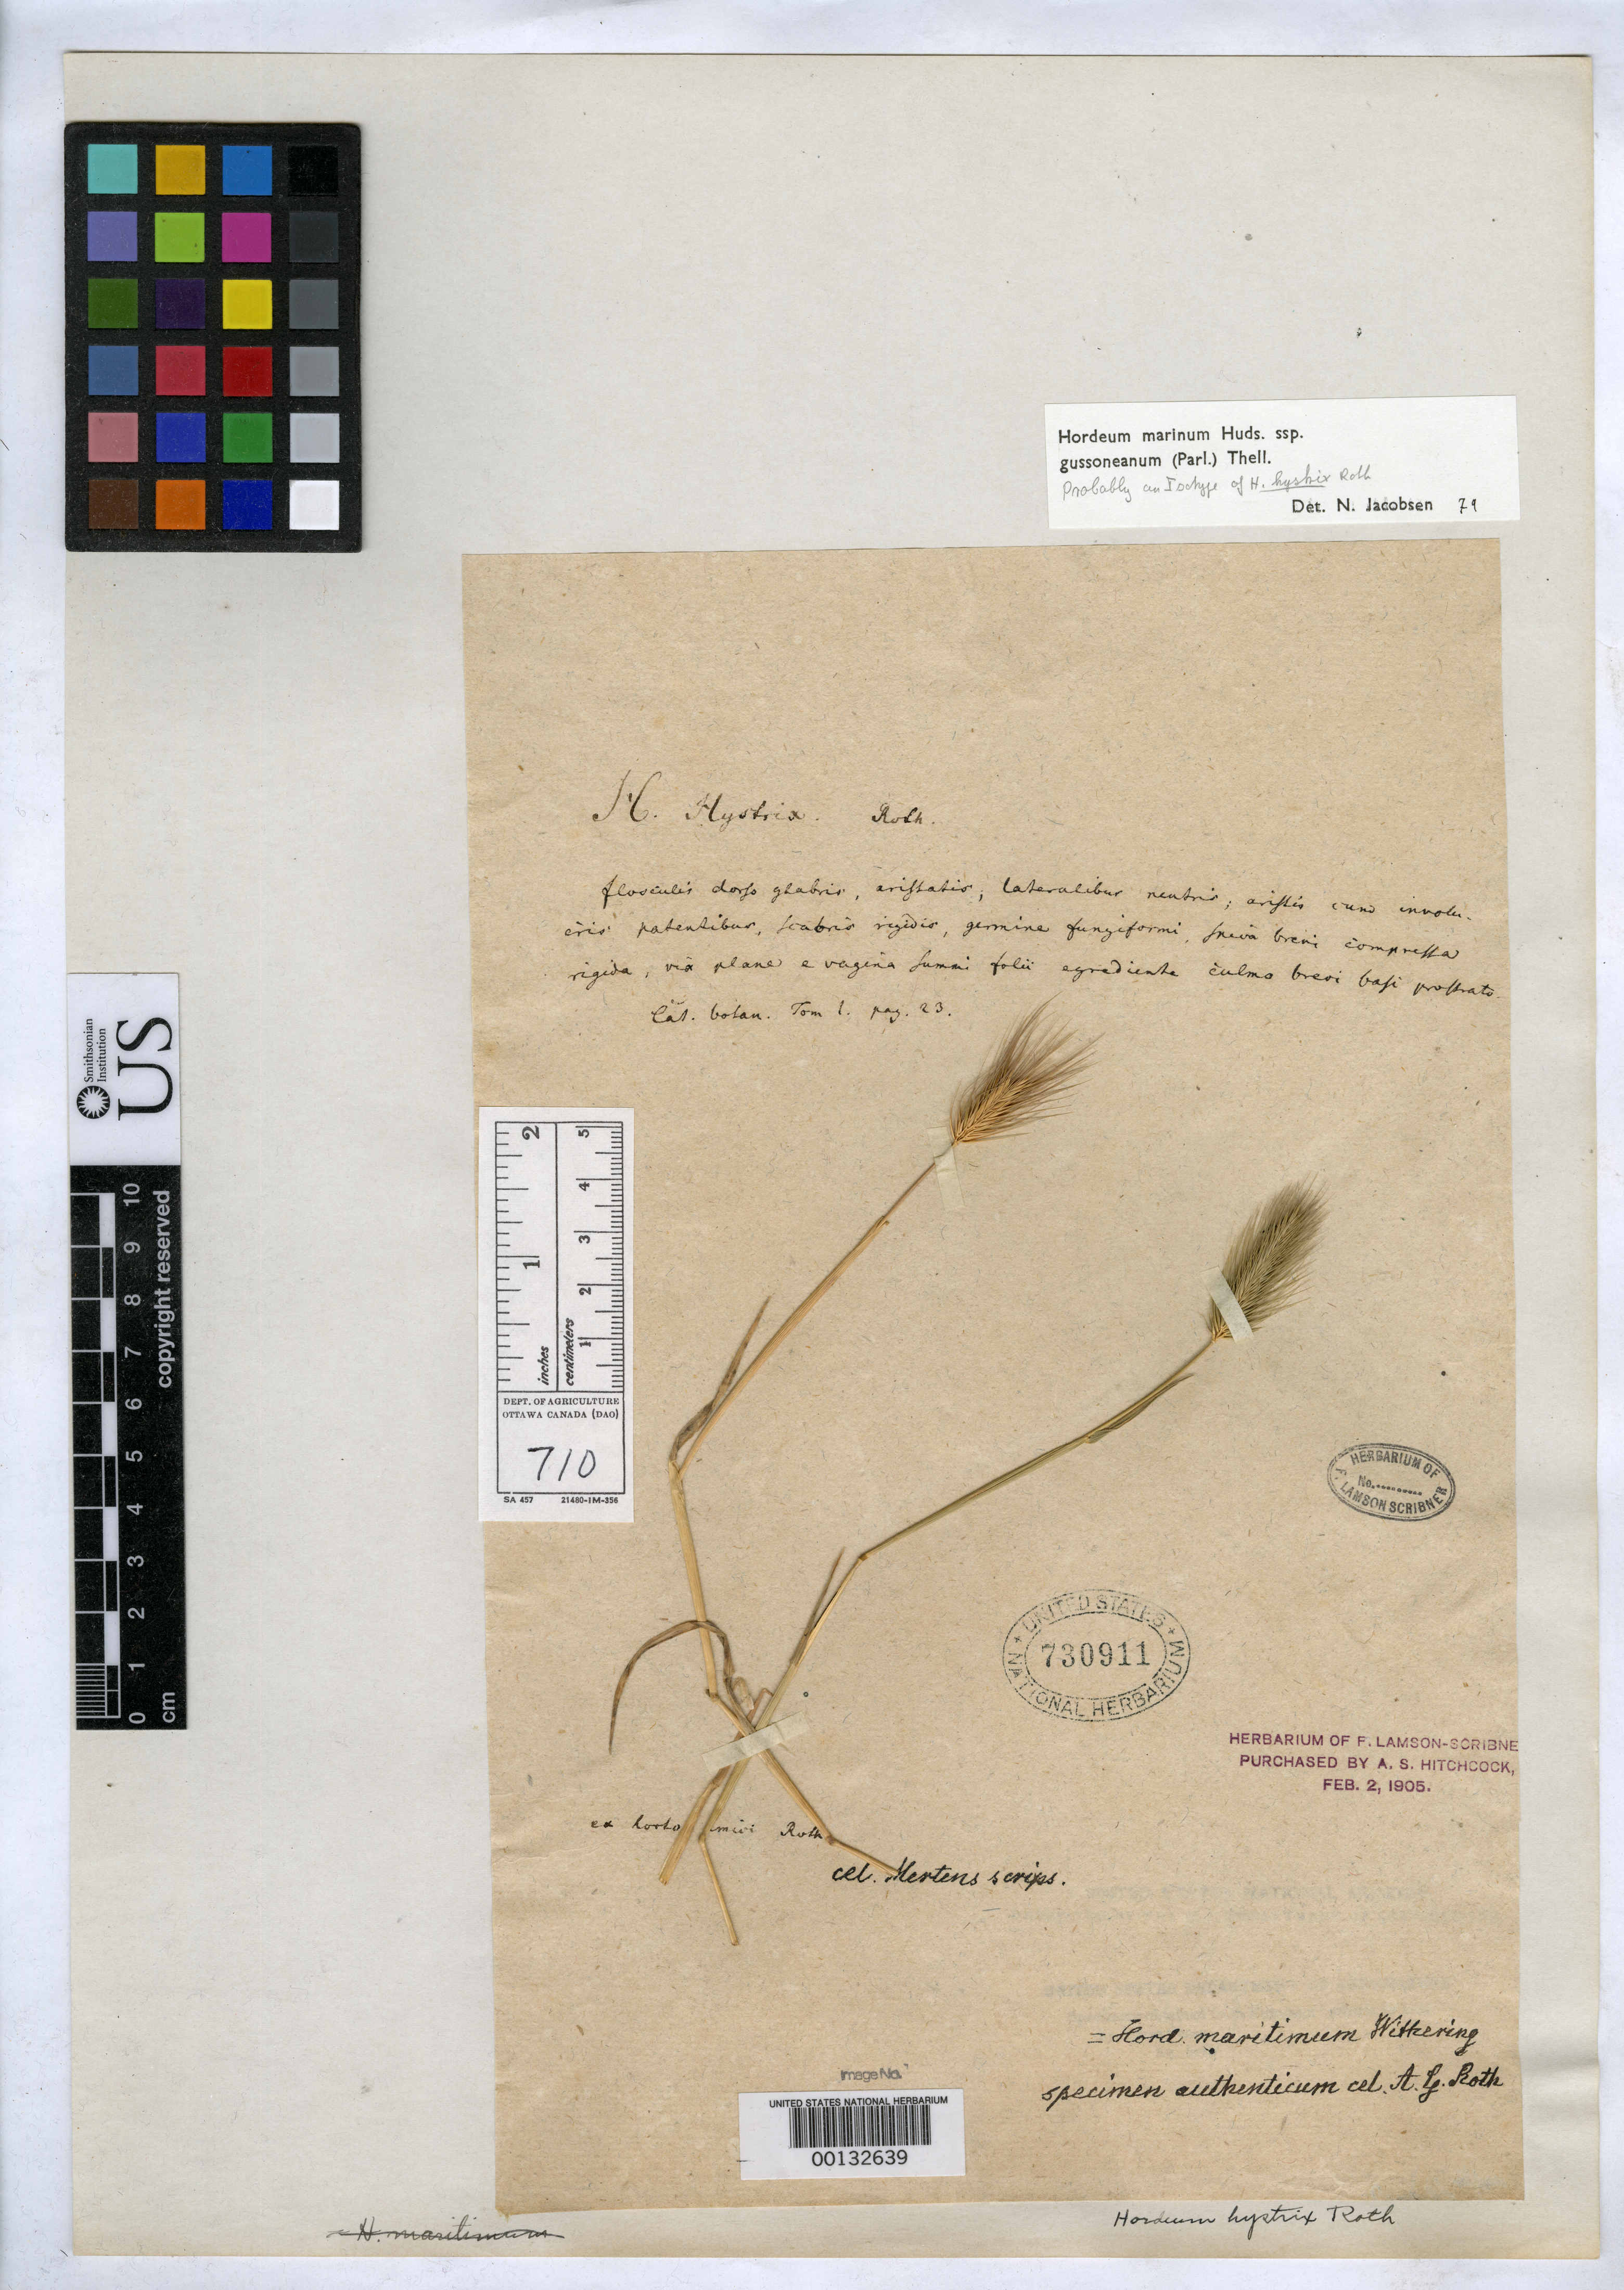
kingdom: Plantae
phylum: Tracheophyta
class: Liliopsida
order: Poales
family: Poaceae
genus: Hordeum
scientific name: Hordeum hystrix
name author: Roth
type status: Isosyntype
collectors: F. K. Mertens & -. Scrips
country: Spain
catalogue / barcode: US 730911